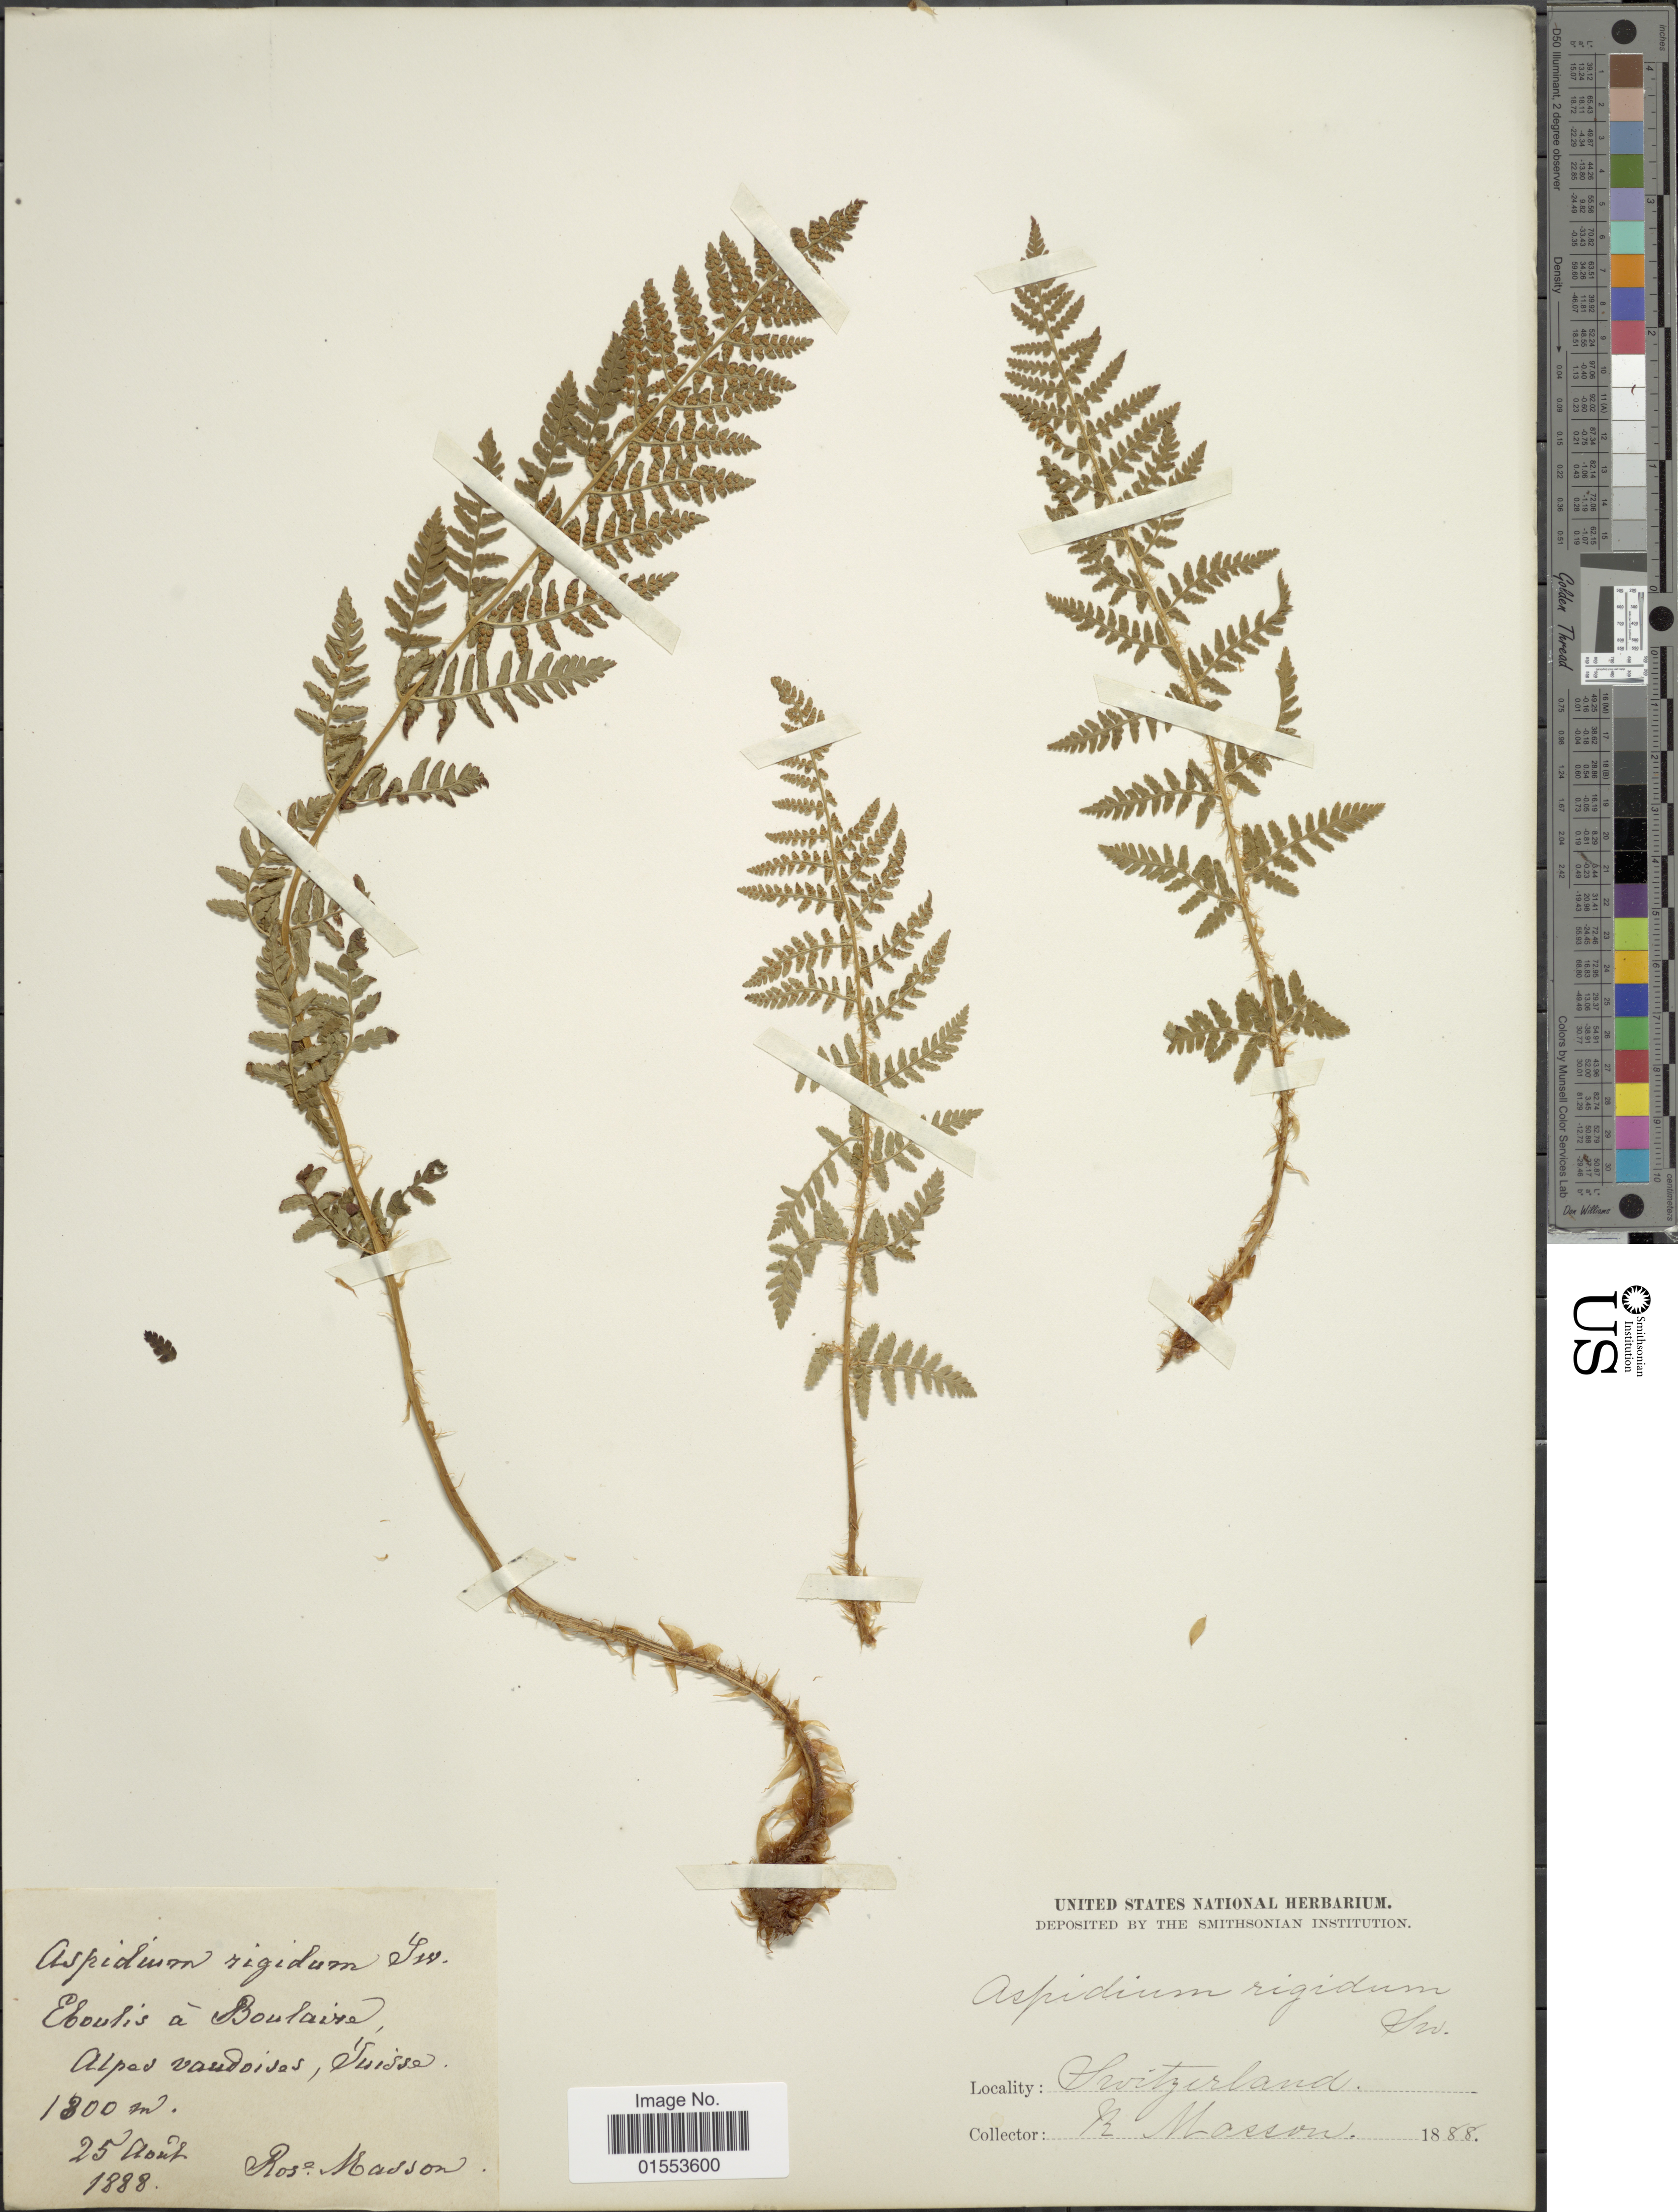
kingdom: Plantae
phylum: Tracheophyta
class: Polypodiopsida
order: Polypodiales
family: Dryopteridaceae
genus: Dryopteris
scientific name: Dryopteris rigida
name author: Underw.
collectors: R. Masson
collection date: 1888-08-25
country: Switzerland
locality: Eboulis a Boulaire, Alpes vaudoises, Suisse, Switzerland.